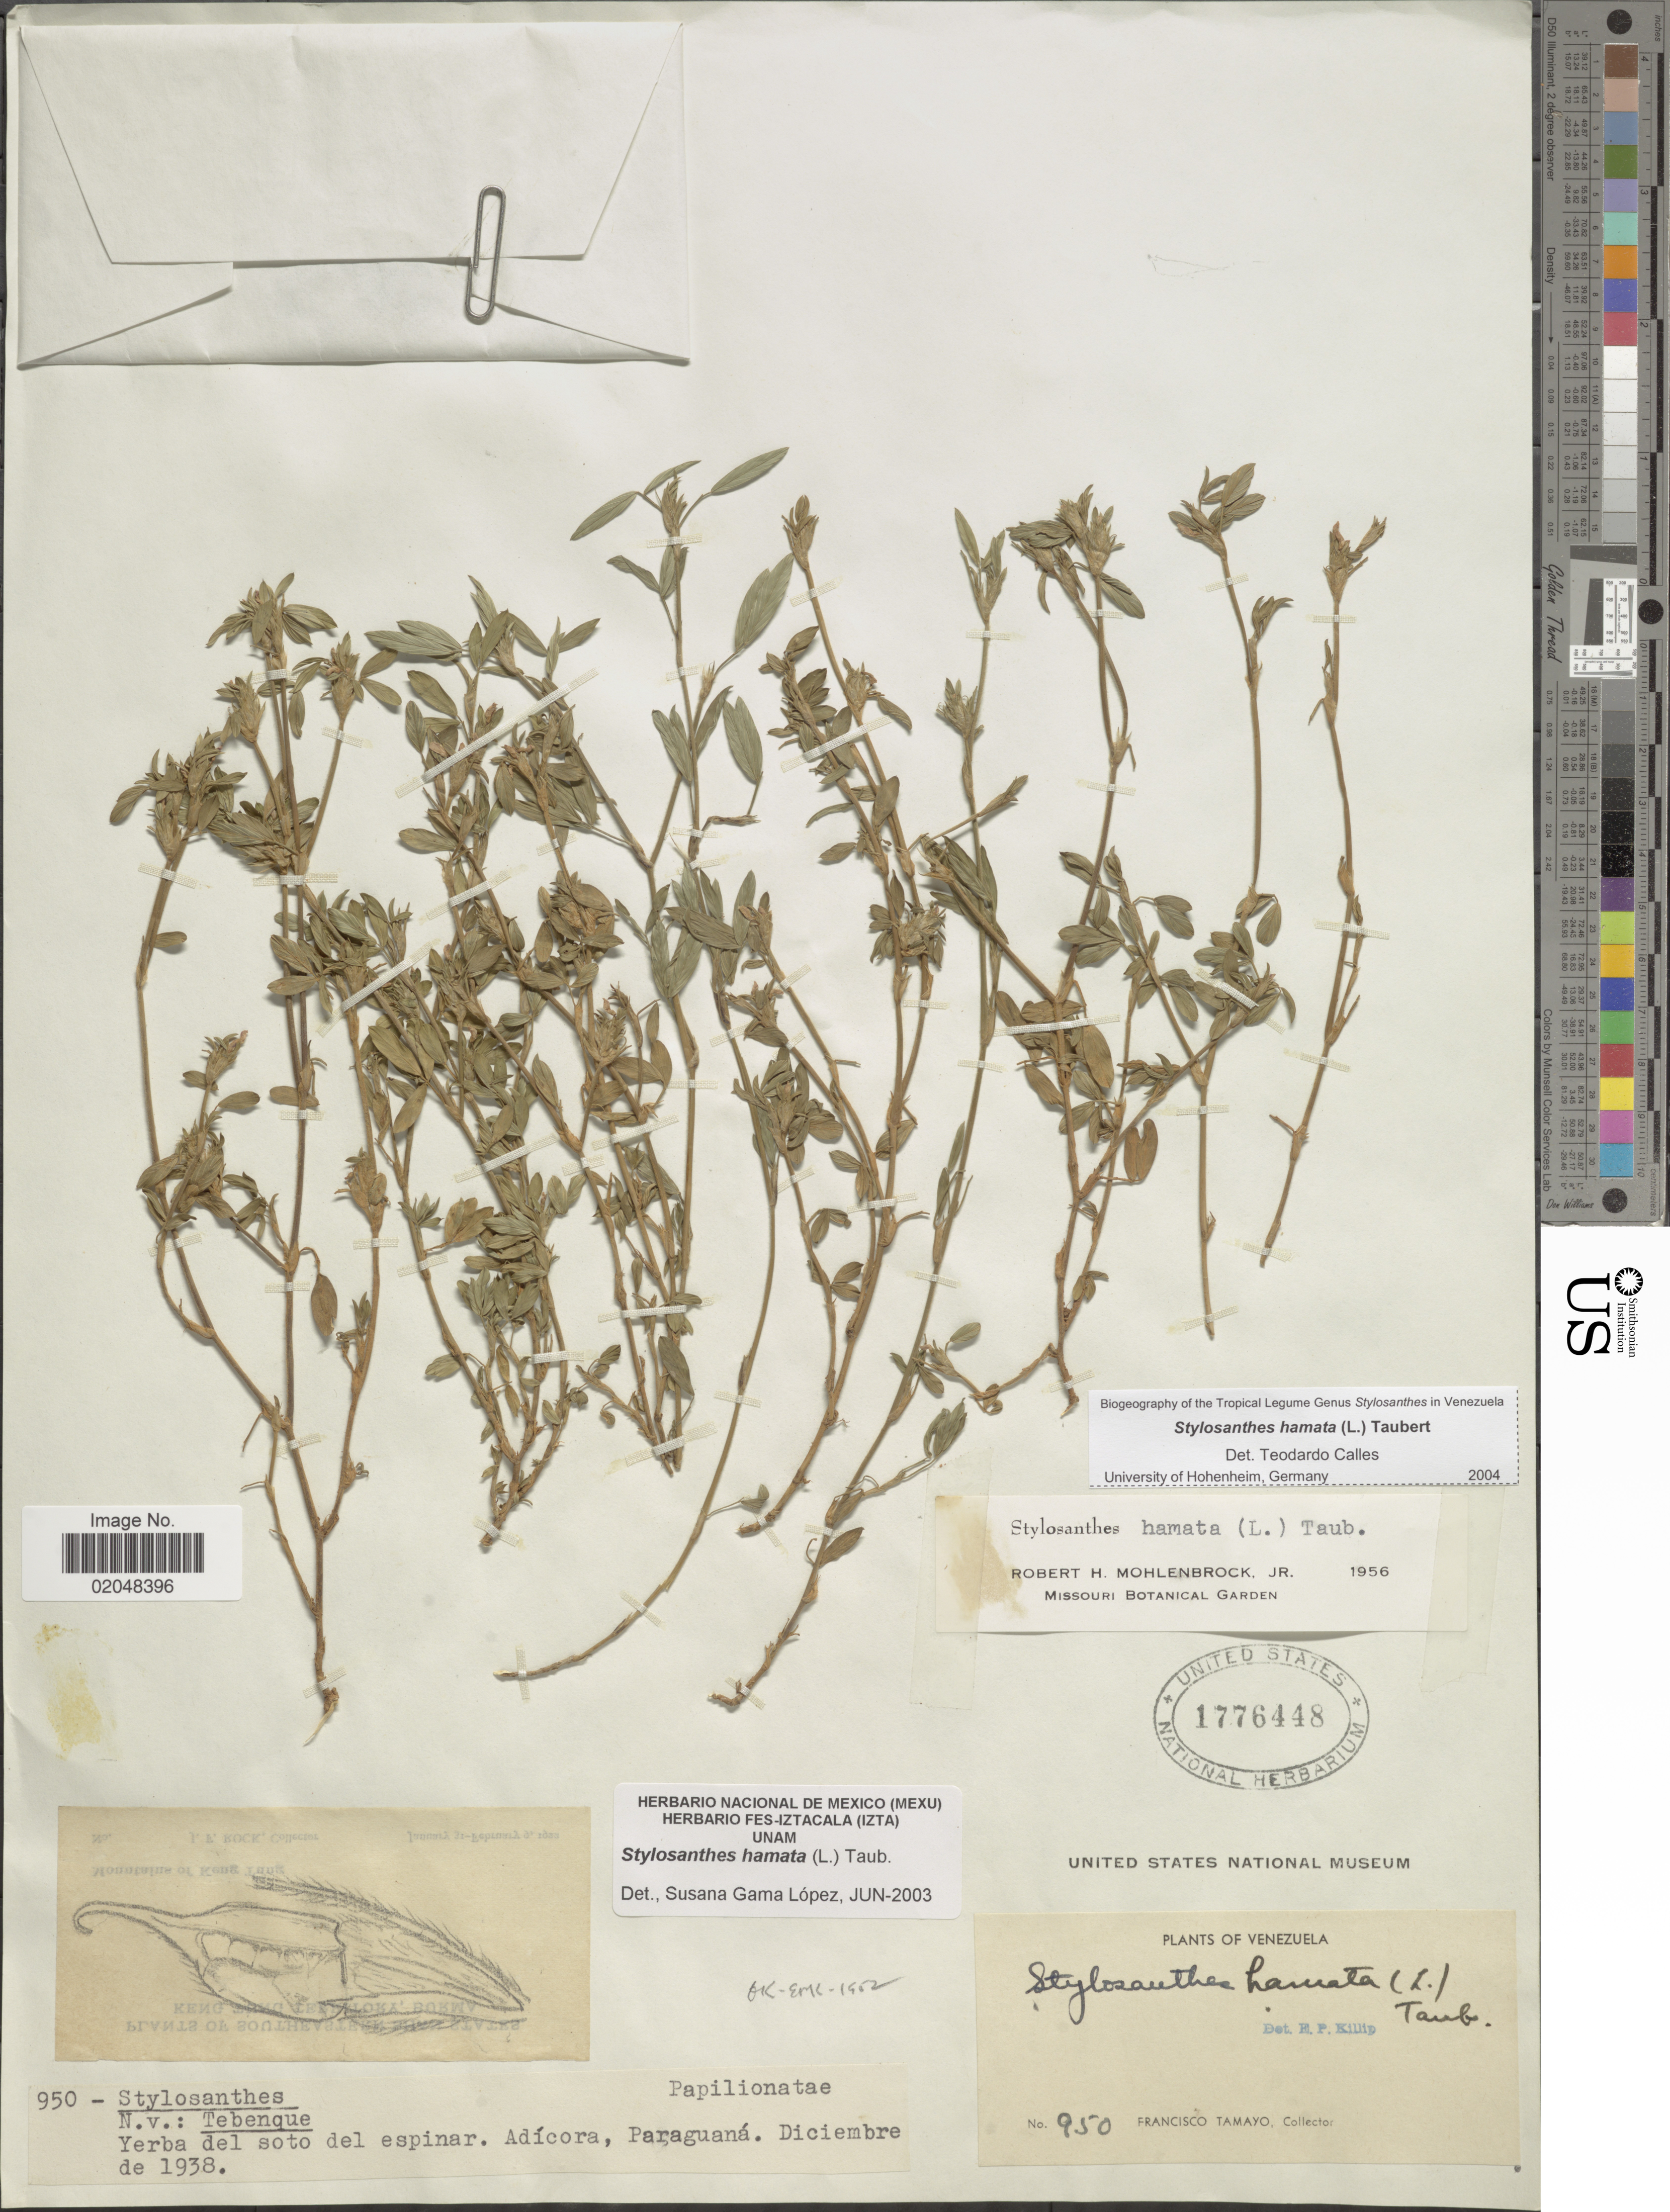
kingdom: Plantae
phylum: Tracheophyta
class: Magnoliopsida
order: Fabales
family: Fabaceae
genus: Stylosanthes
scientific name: Stylosanthes hamata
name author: (L.) Taub.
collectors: F. Tamayo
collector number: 950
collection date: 1938-12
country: Venezuela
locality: Yerba del soto del espinas, Adicora, Paraguana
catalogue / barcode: US 1776448